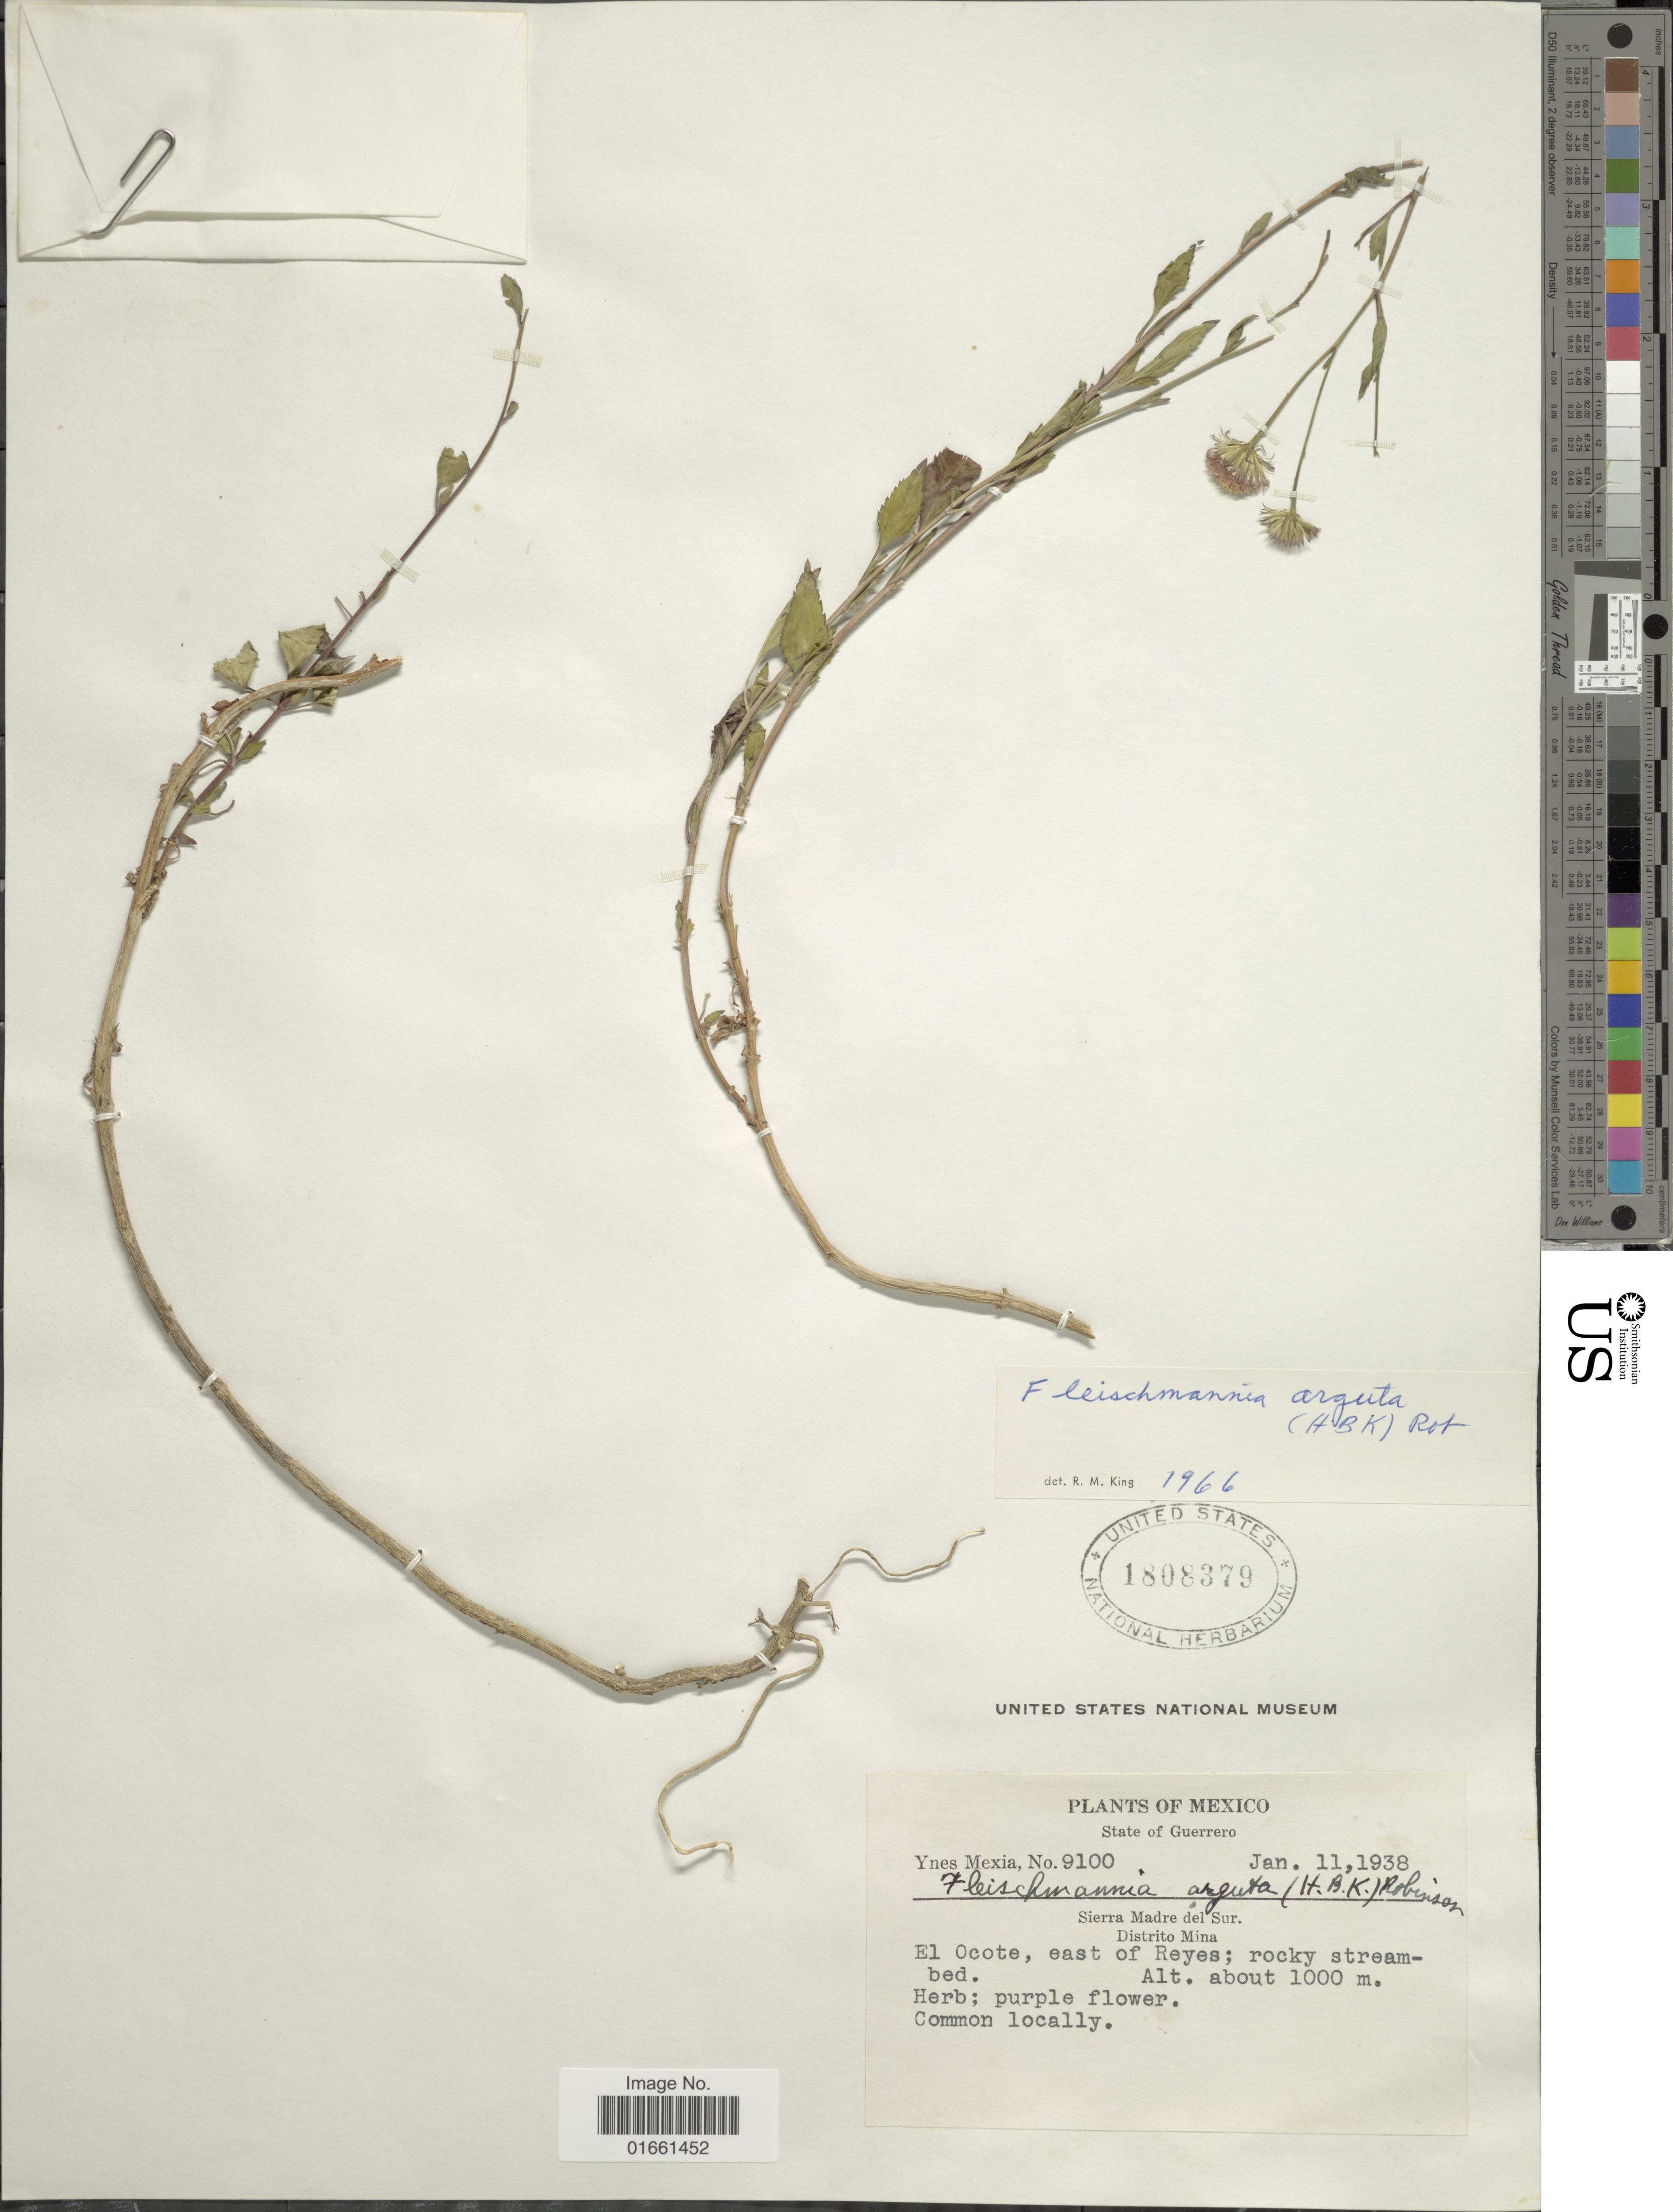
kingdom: Plantae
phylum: Tracheophyta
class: Magnoliopsida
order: Asterales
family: Asteraceae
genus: Fleischmannia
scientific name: Fleischmannia arguta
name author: (Kunth) B.L. Rob.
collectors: Y. Mexia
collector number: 9100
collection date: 1938-01-11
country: Mexico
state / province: Guerrero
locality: State of Guerrero, Sierra Madre del Sur, Distrito Mina, El Octe, east of Reyes; rocky streambed.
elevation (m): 1000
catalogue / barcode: US 1808379